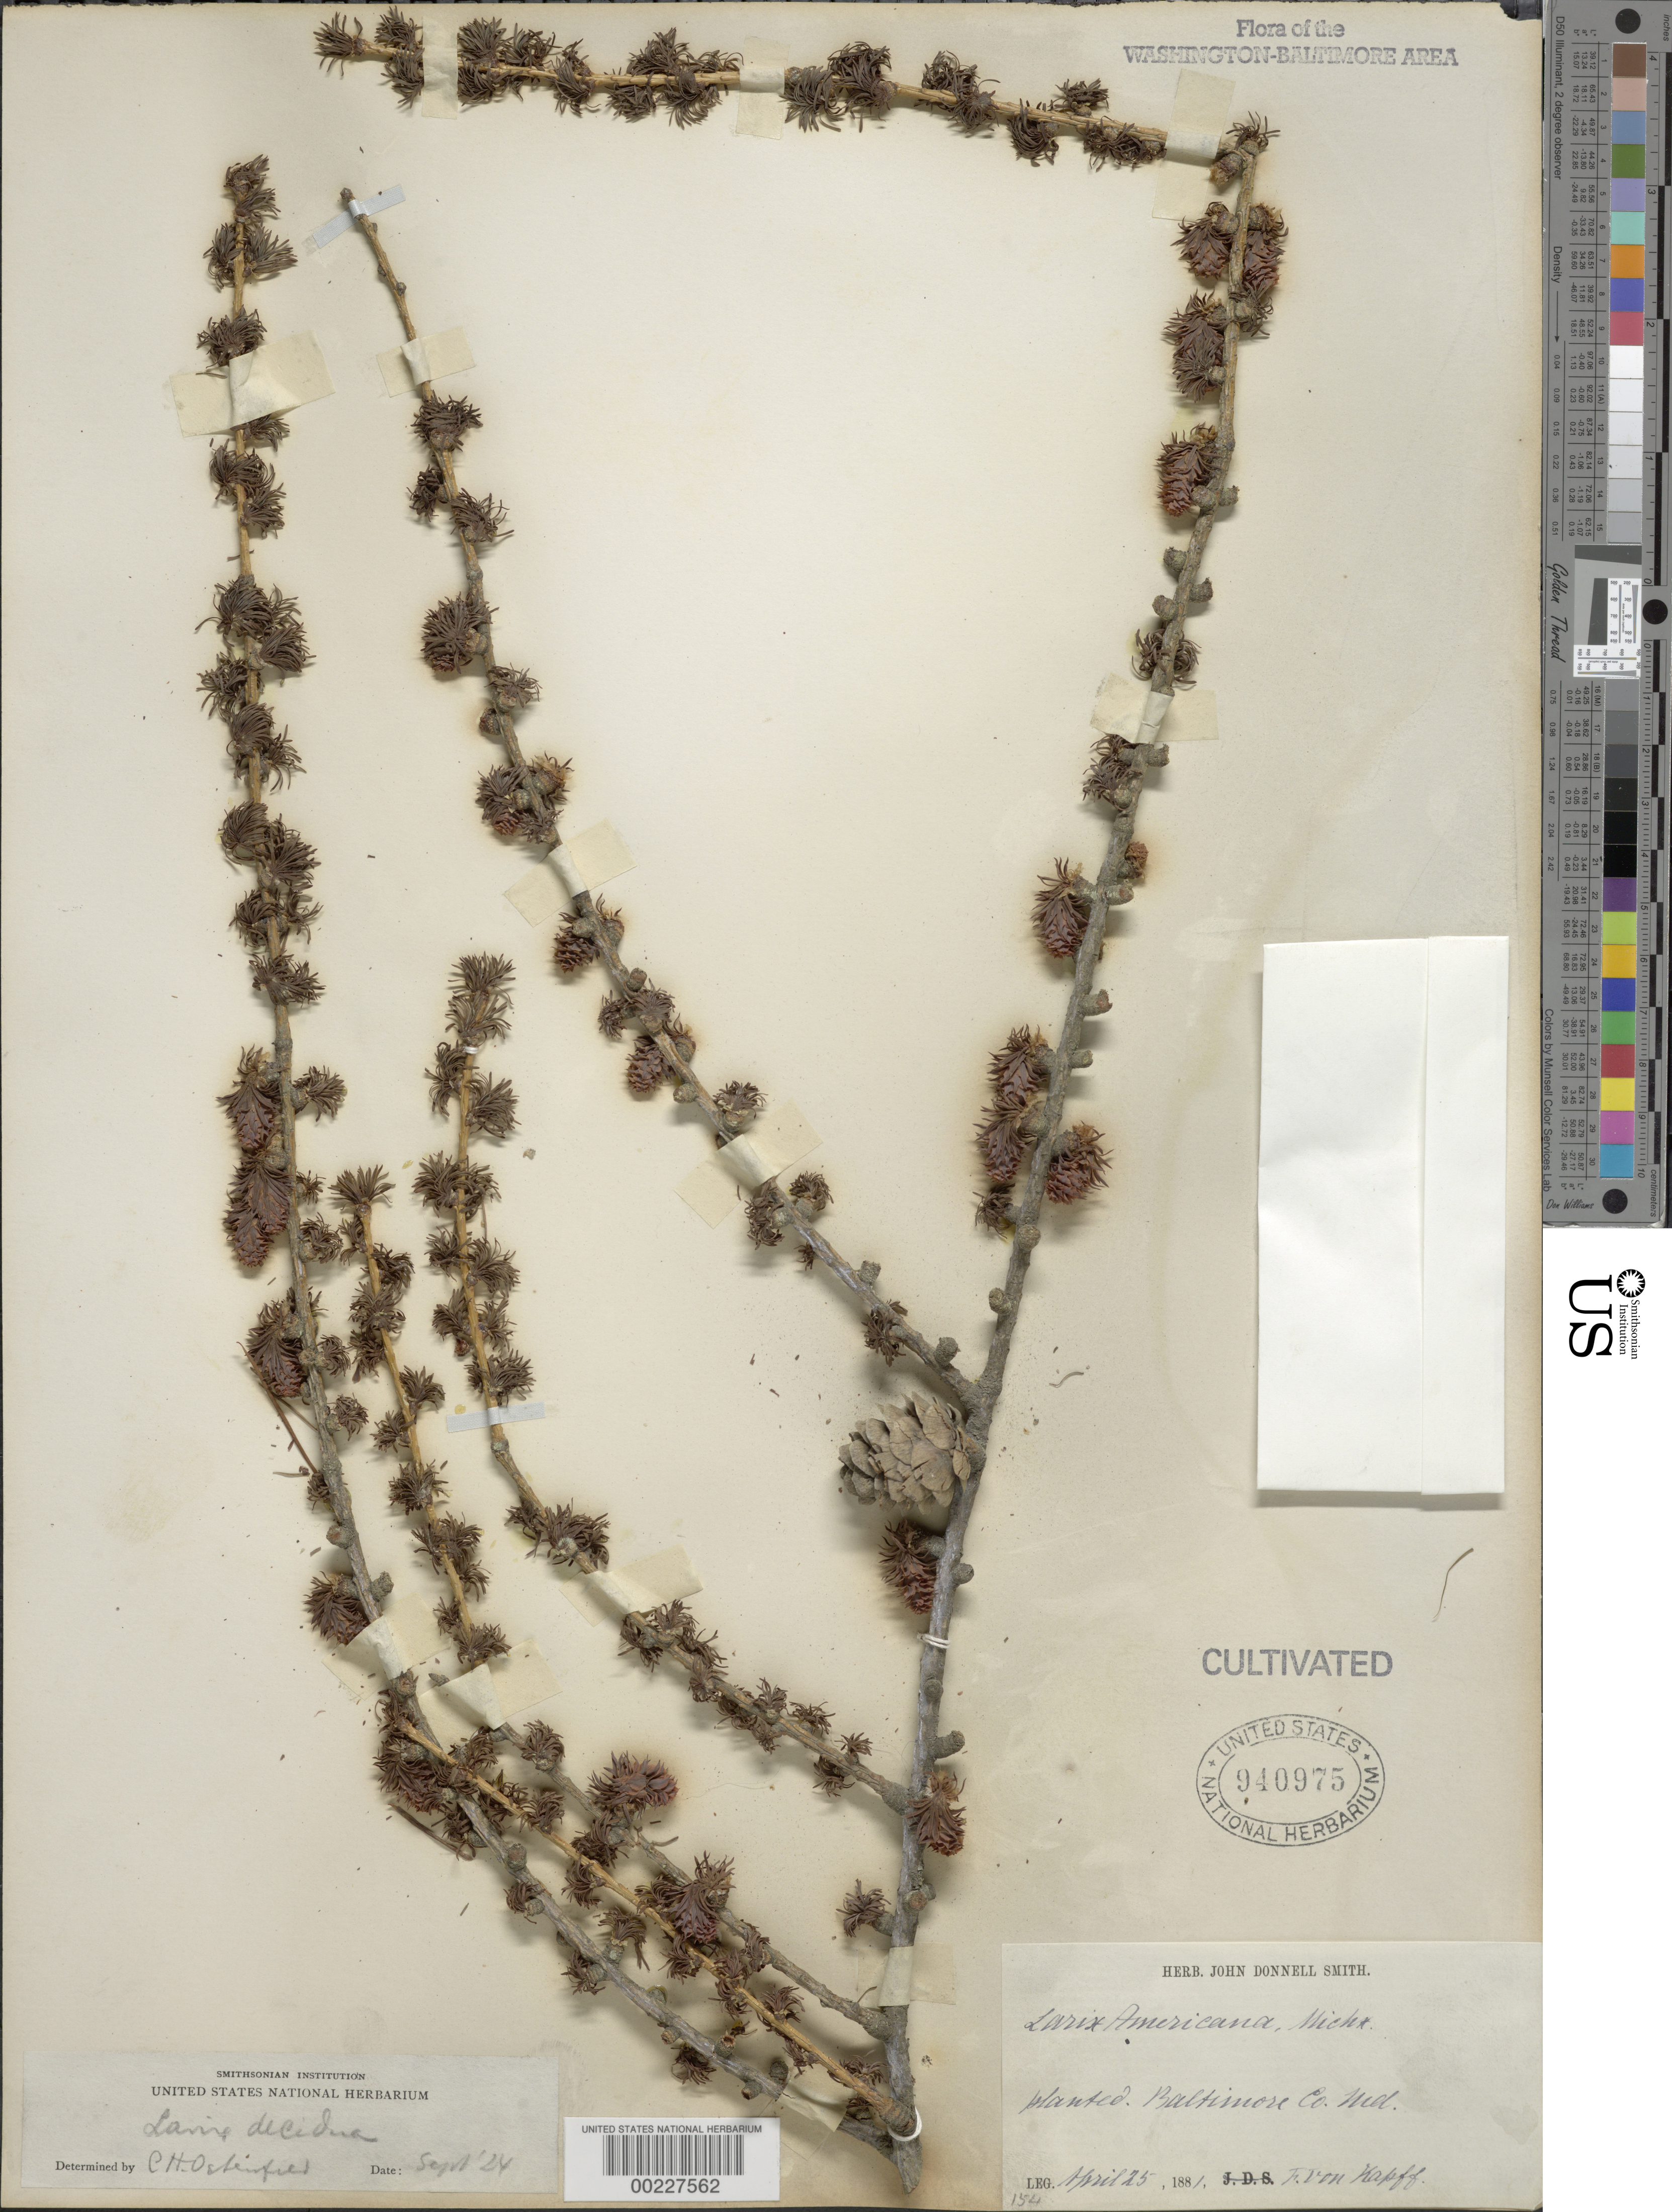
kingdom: Plantae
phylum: Tracheophyta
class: Pinopsida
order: Pinales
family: Pinaceae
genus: Larix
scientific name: Larix decidua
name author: Mill.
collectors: F. von Kapff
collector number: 154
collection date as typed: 25 Apr 1881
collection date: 1881-04-25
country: United States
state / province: Maryland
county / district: Baltimore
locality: Baltimore Co.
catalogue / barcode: US 940975